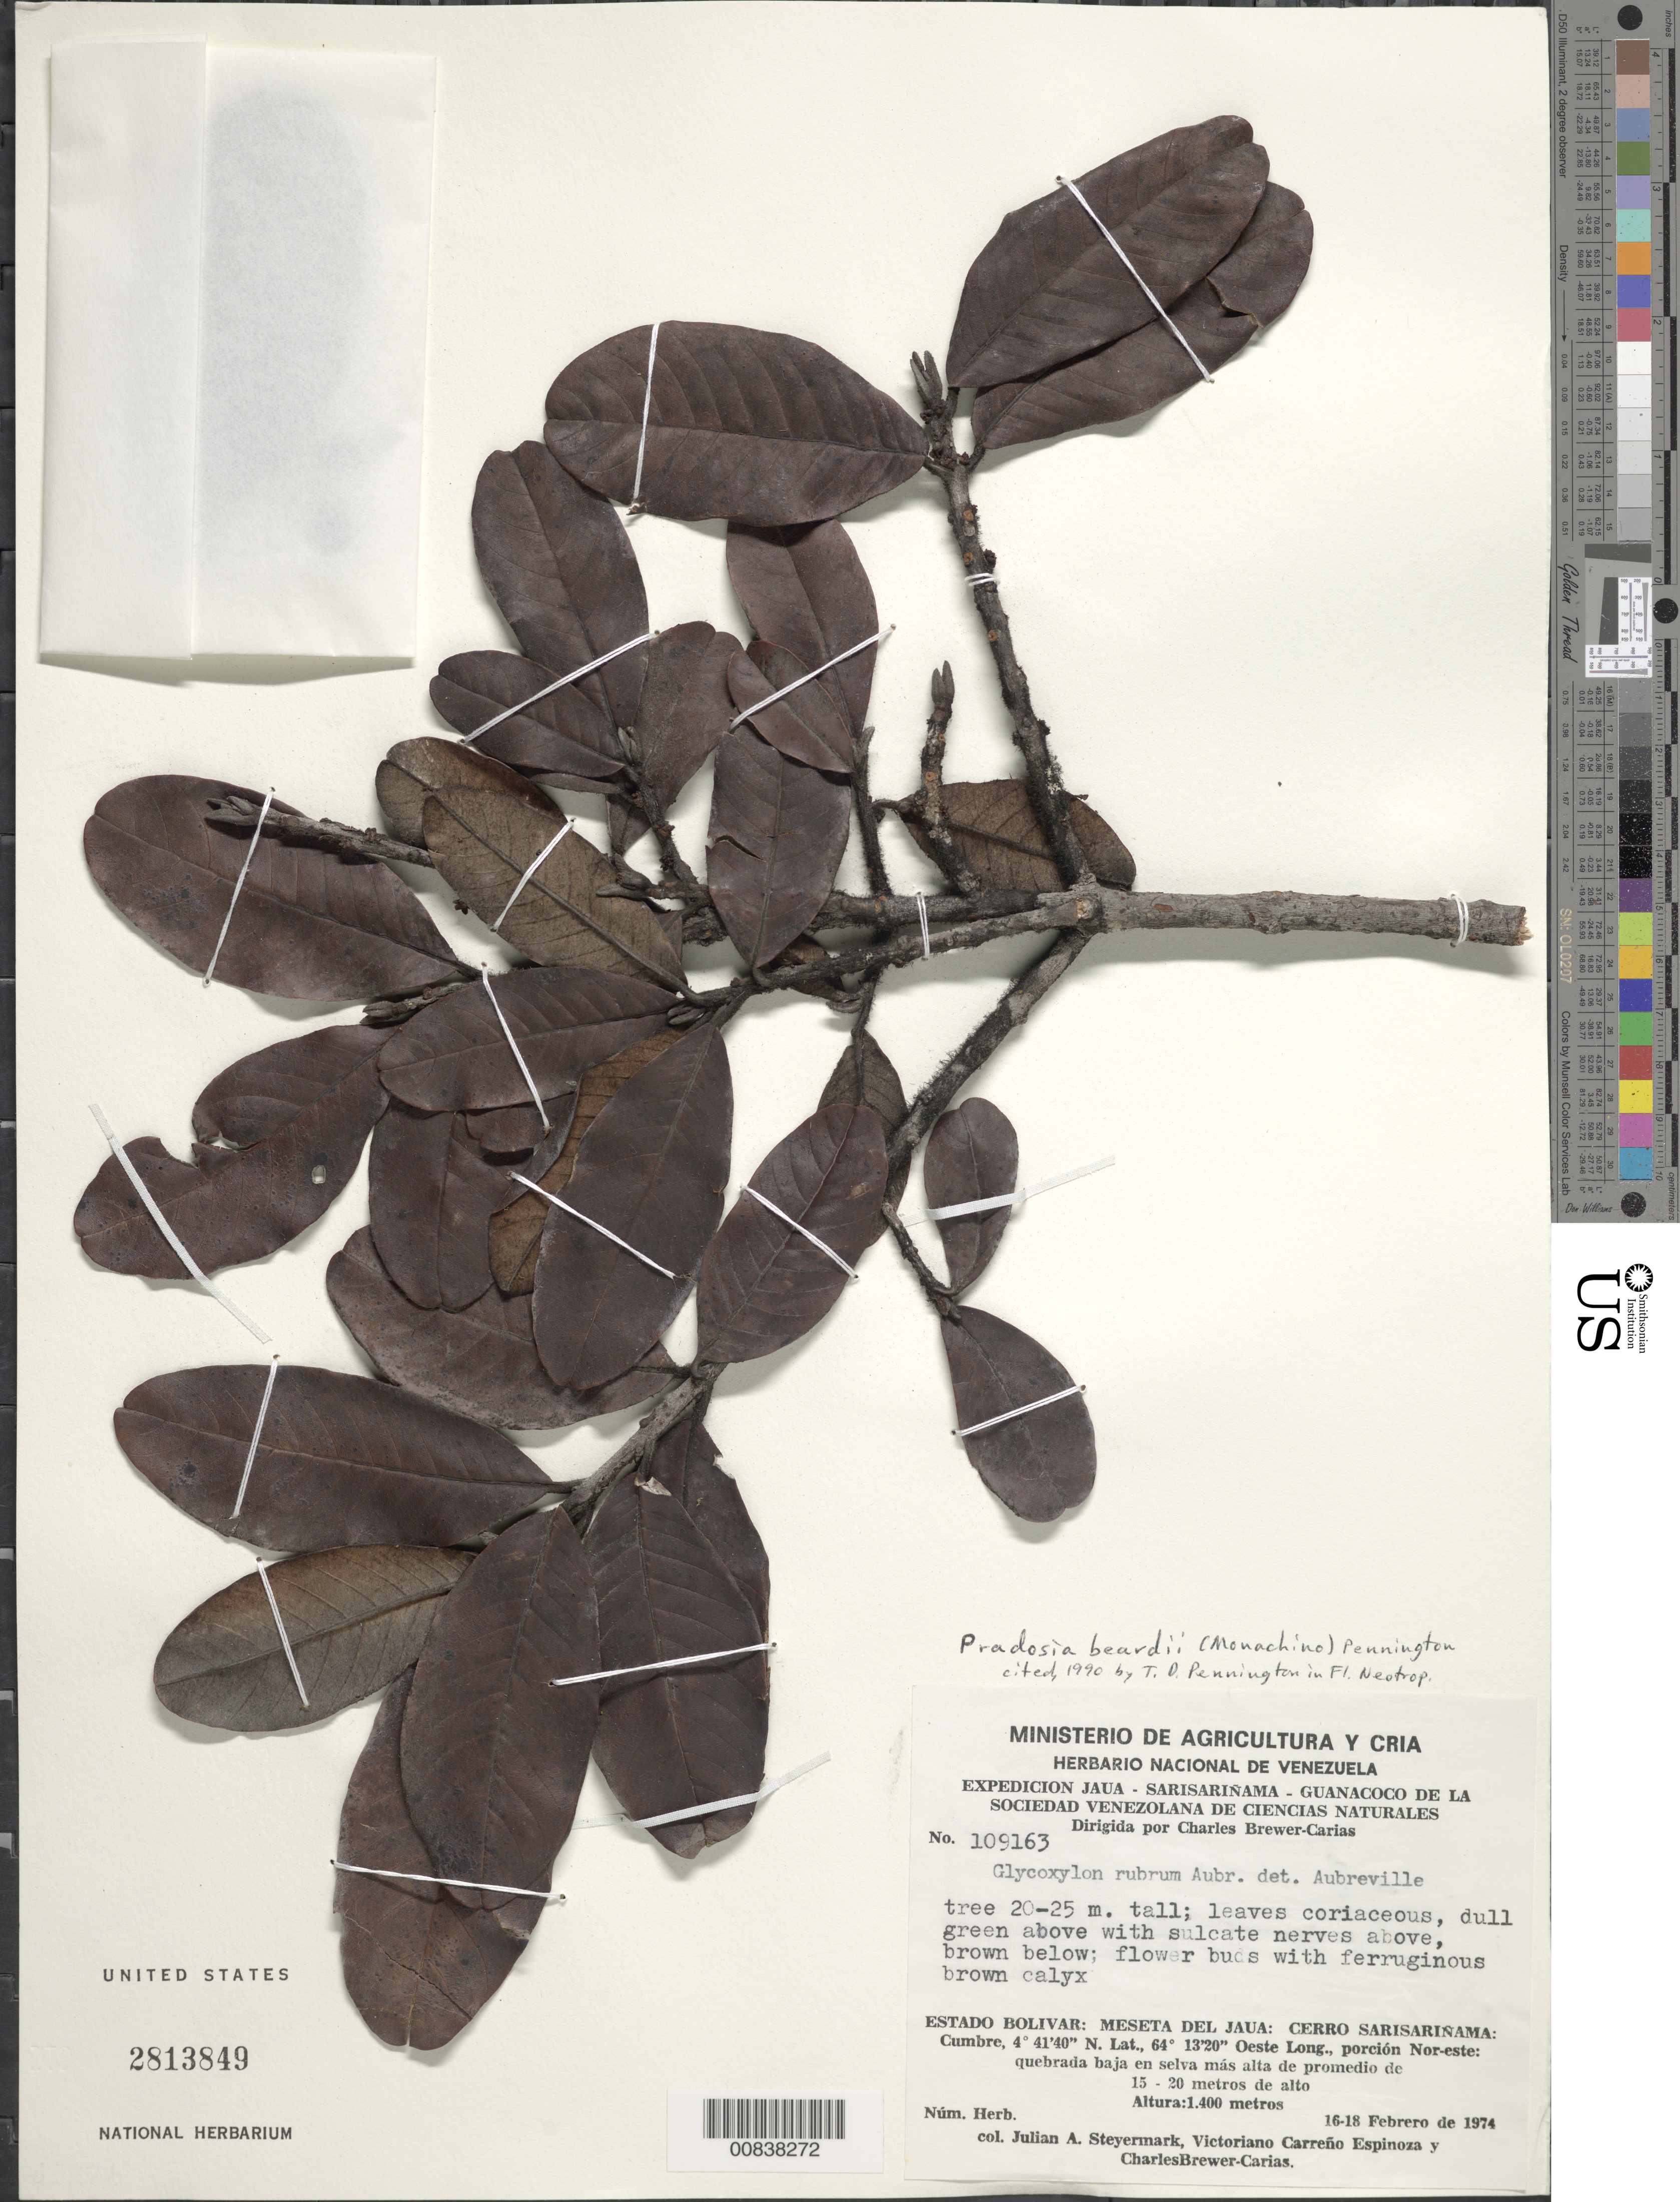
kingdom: Plantae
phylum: Tracheophyta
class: Magnoliopsida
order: Ericales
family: Sapotaceae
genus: Pradosia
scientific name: Pradosia beardii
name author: (Monach.) T.D. Penn.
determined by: Pennington, T. D., (K)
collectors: J. Steyermark, V. Carreño E. & C. Brewer-Carias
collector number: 109163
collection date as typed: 16-Feb-74 to 18-Feb-74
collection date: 1974-02-16/1974-02-18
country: Venezuela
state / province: Bolívar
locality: Meseta del Jaua: Cerro Sarisariñama, cumbre, porcion NE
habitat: Quebrada baja en selva mas alta de promedio de 15-20 m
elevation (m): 1400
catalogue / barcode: US 2813849